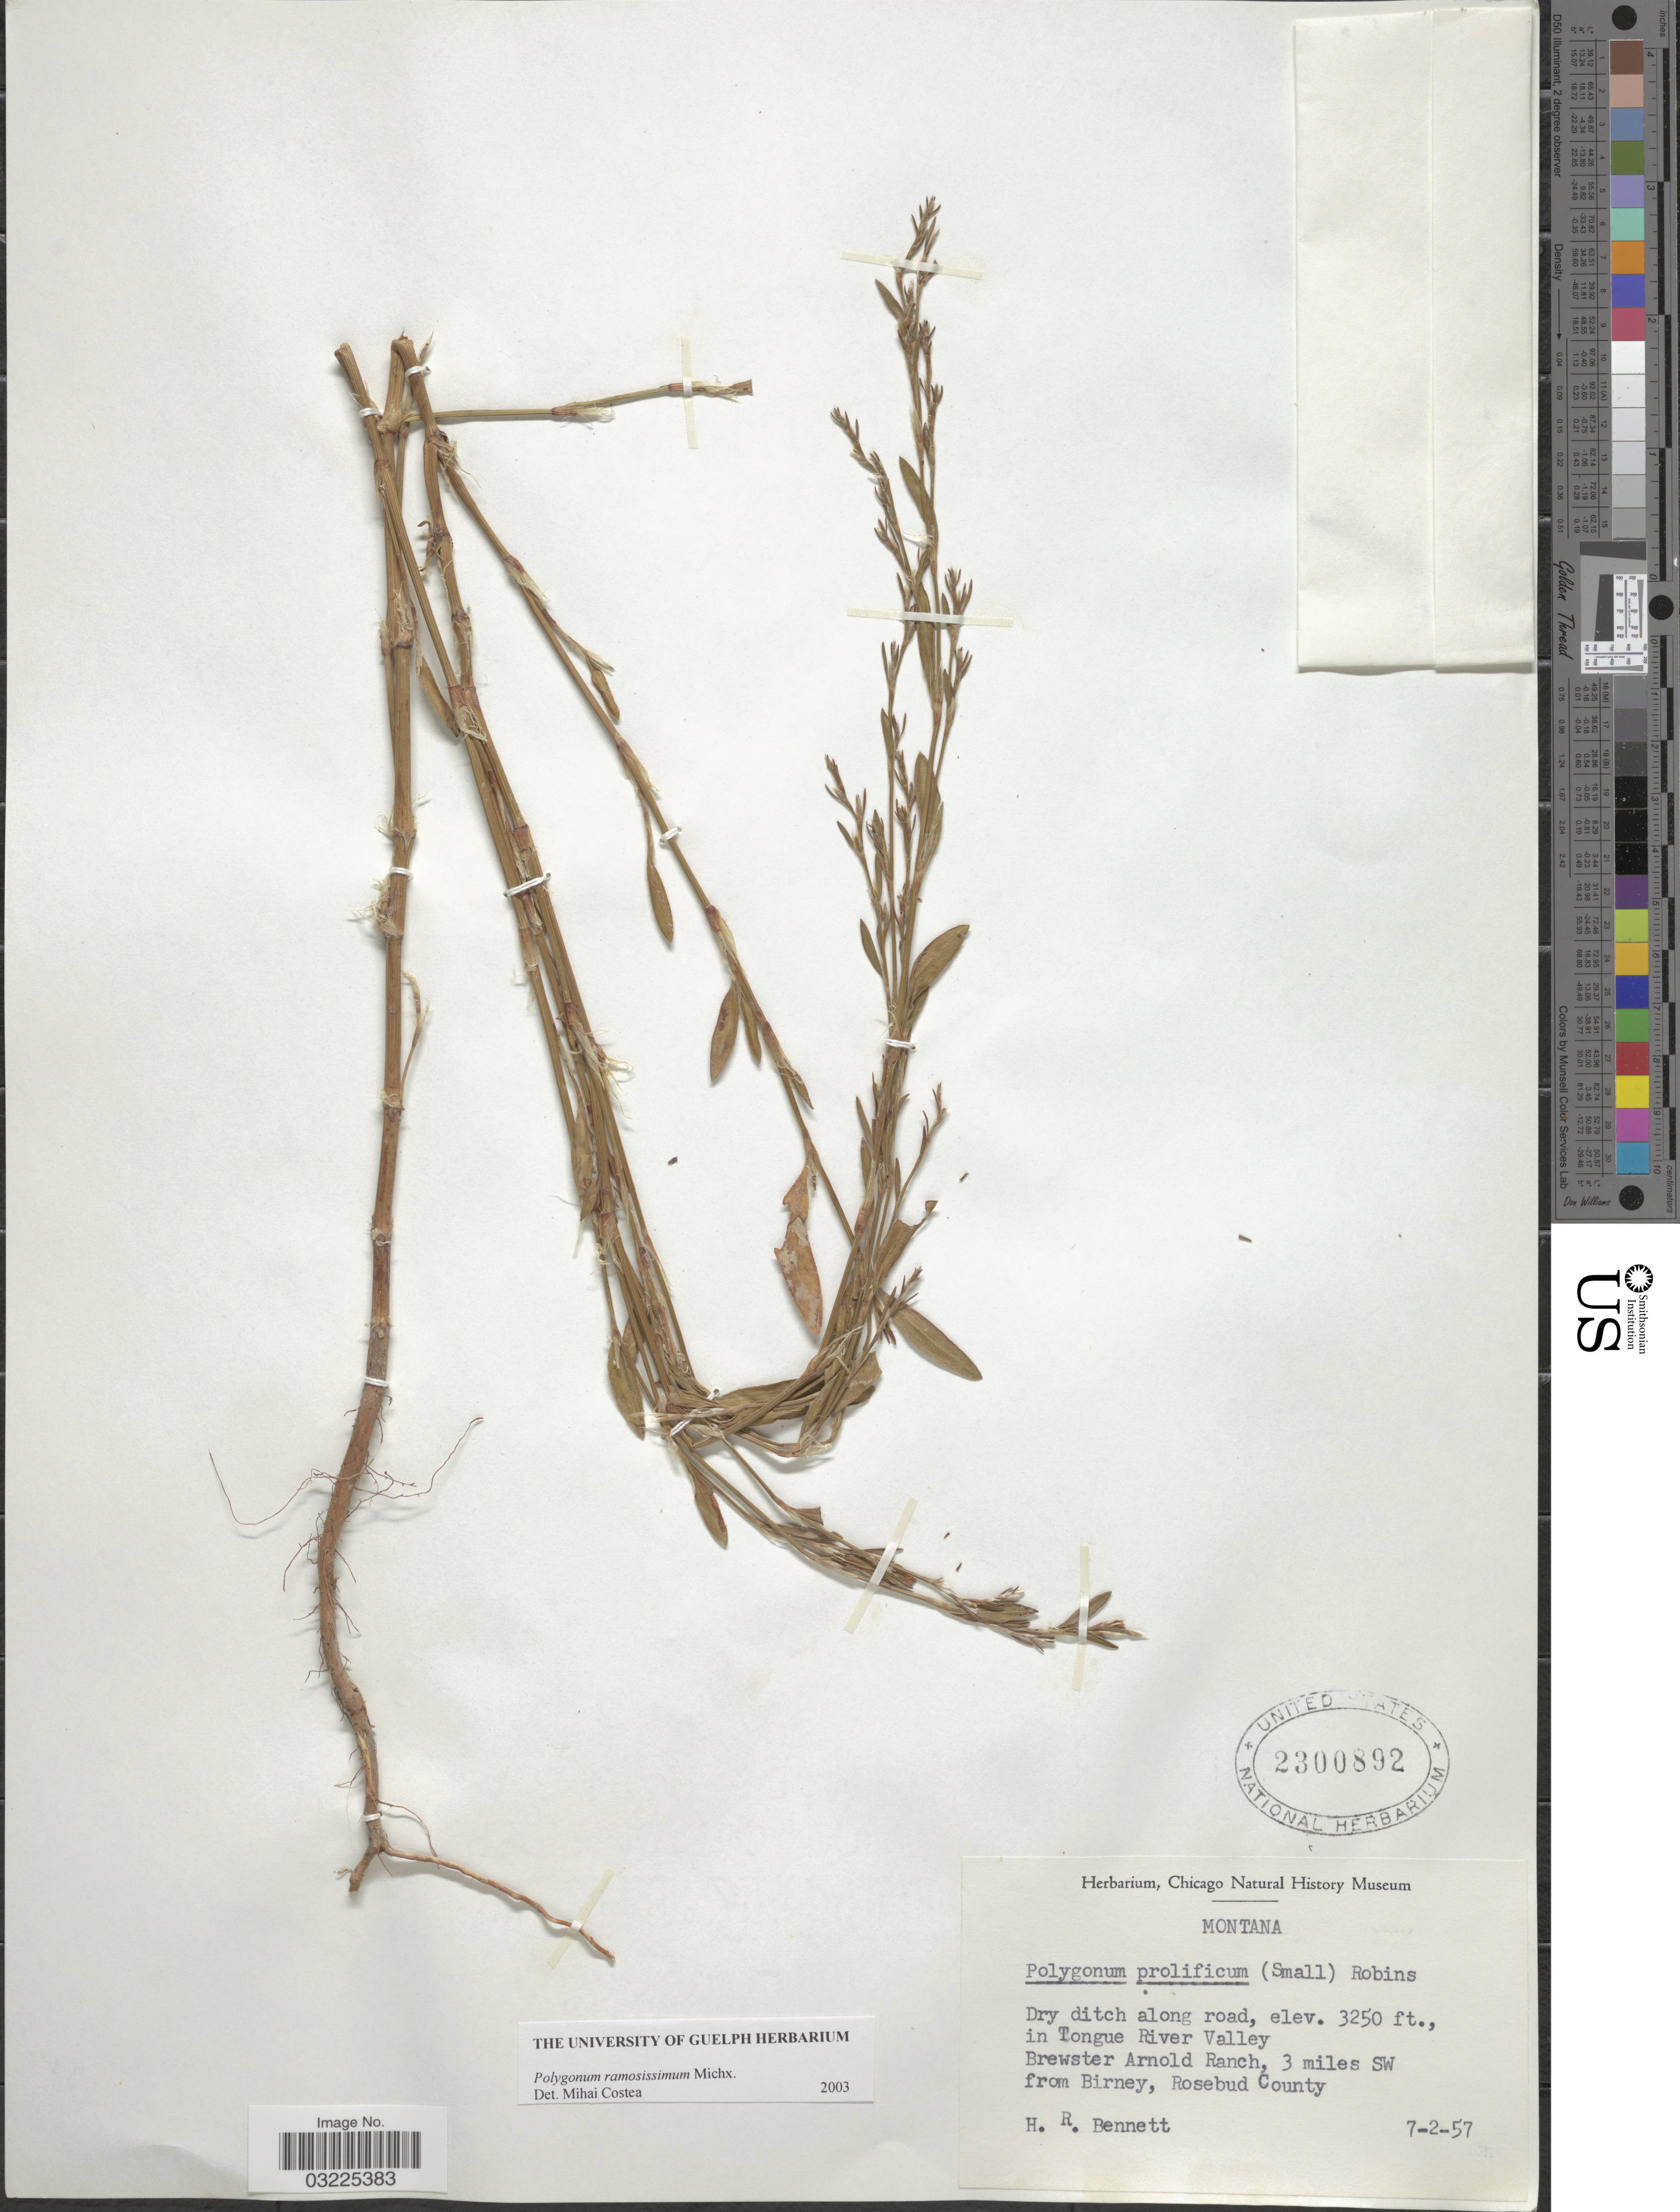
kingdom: Plantae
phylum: Tracheophyta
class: Magnoliopsida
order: Caryophyllales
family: Polygonaceae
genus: Polygonum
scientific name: Polygonum ramosissimum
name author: Michx.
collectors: H. R. Bennett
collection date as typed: Transcribed d/m/y: 2/7/57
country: United States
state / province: Montana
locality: Tongue River Valley. Brewster Arnold Ranch, 3 miles SW from Birney, Rosebud County.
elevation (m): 991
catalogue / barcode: US 2300892